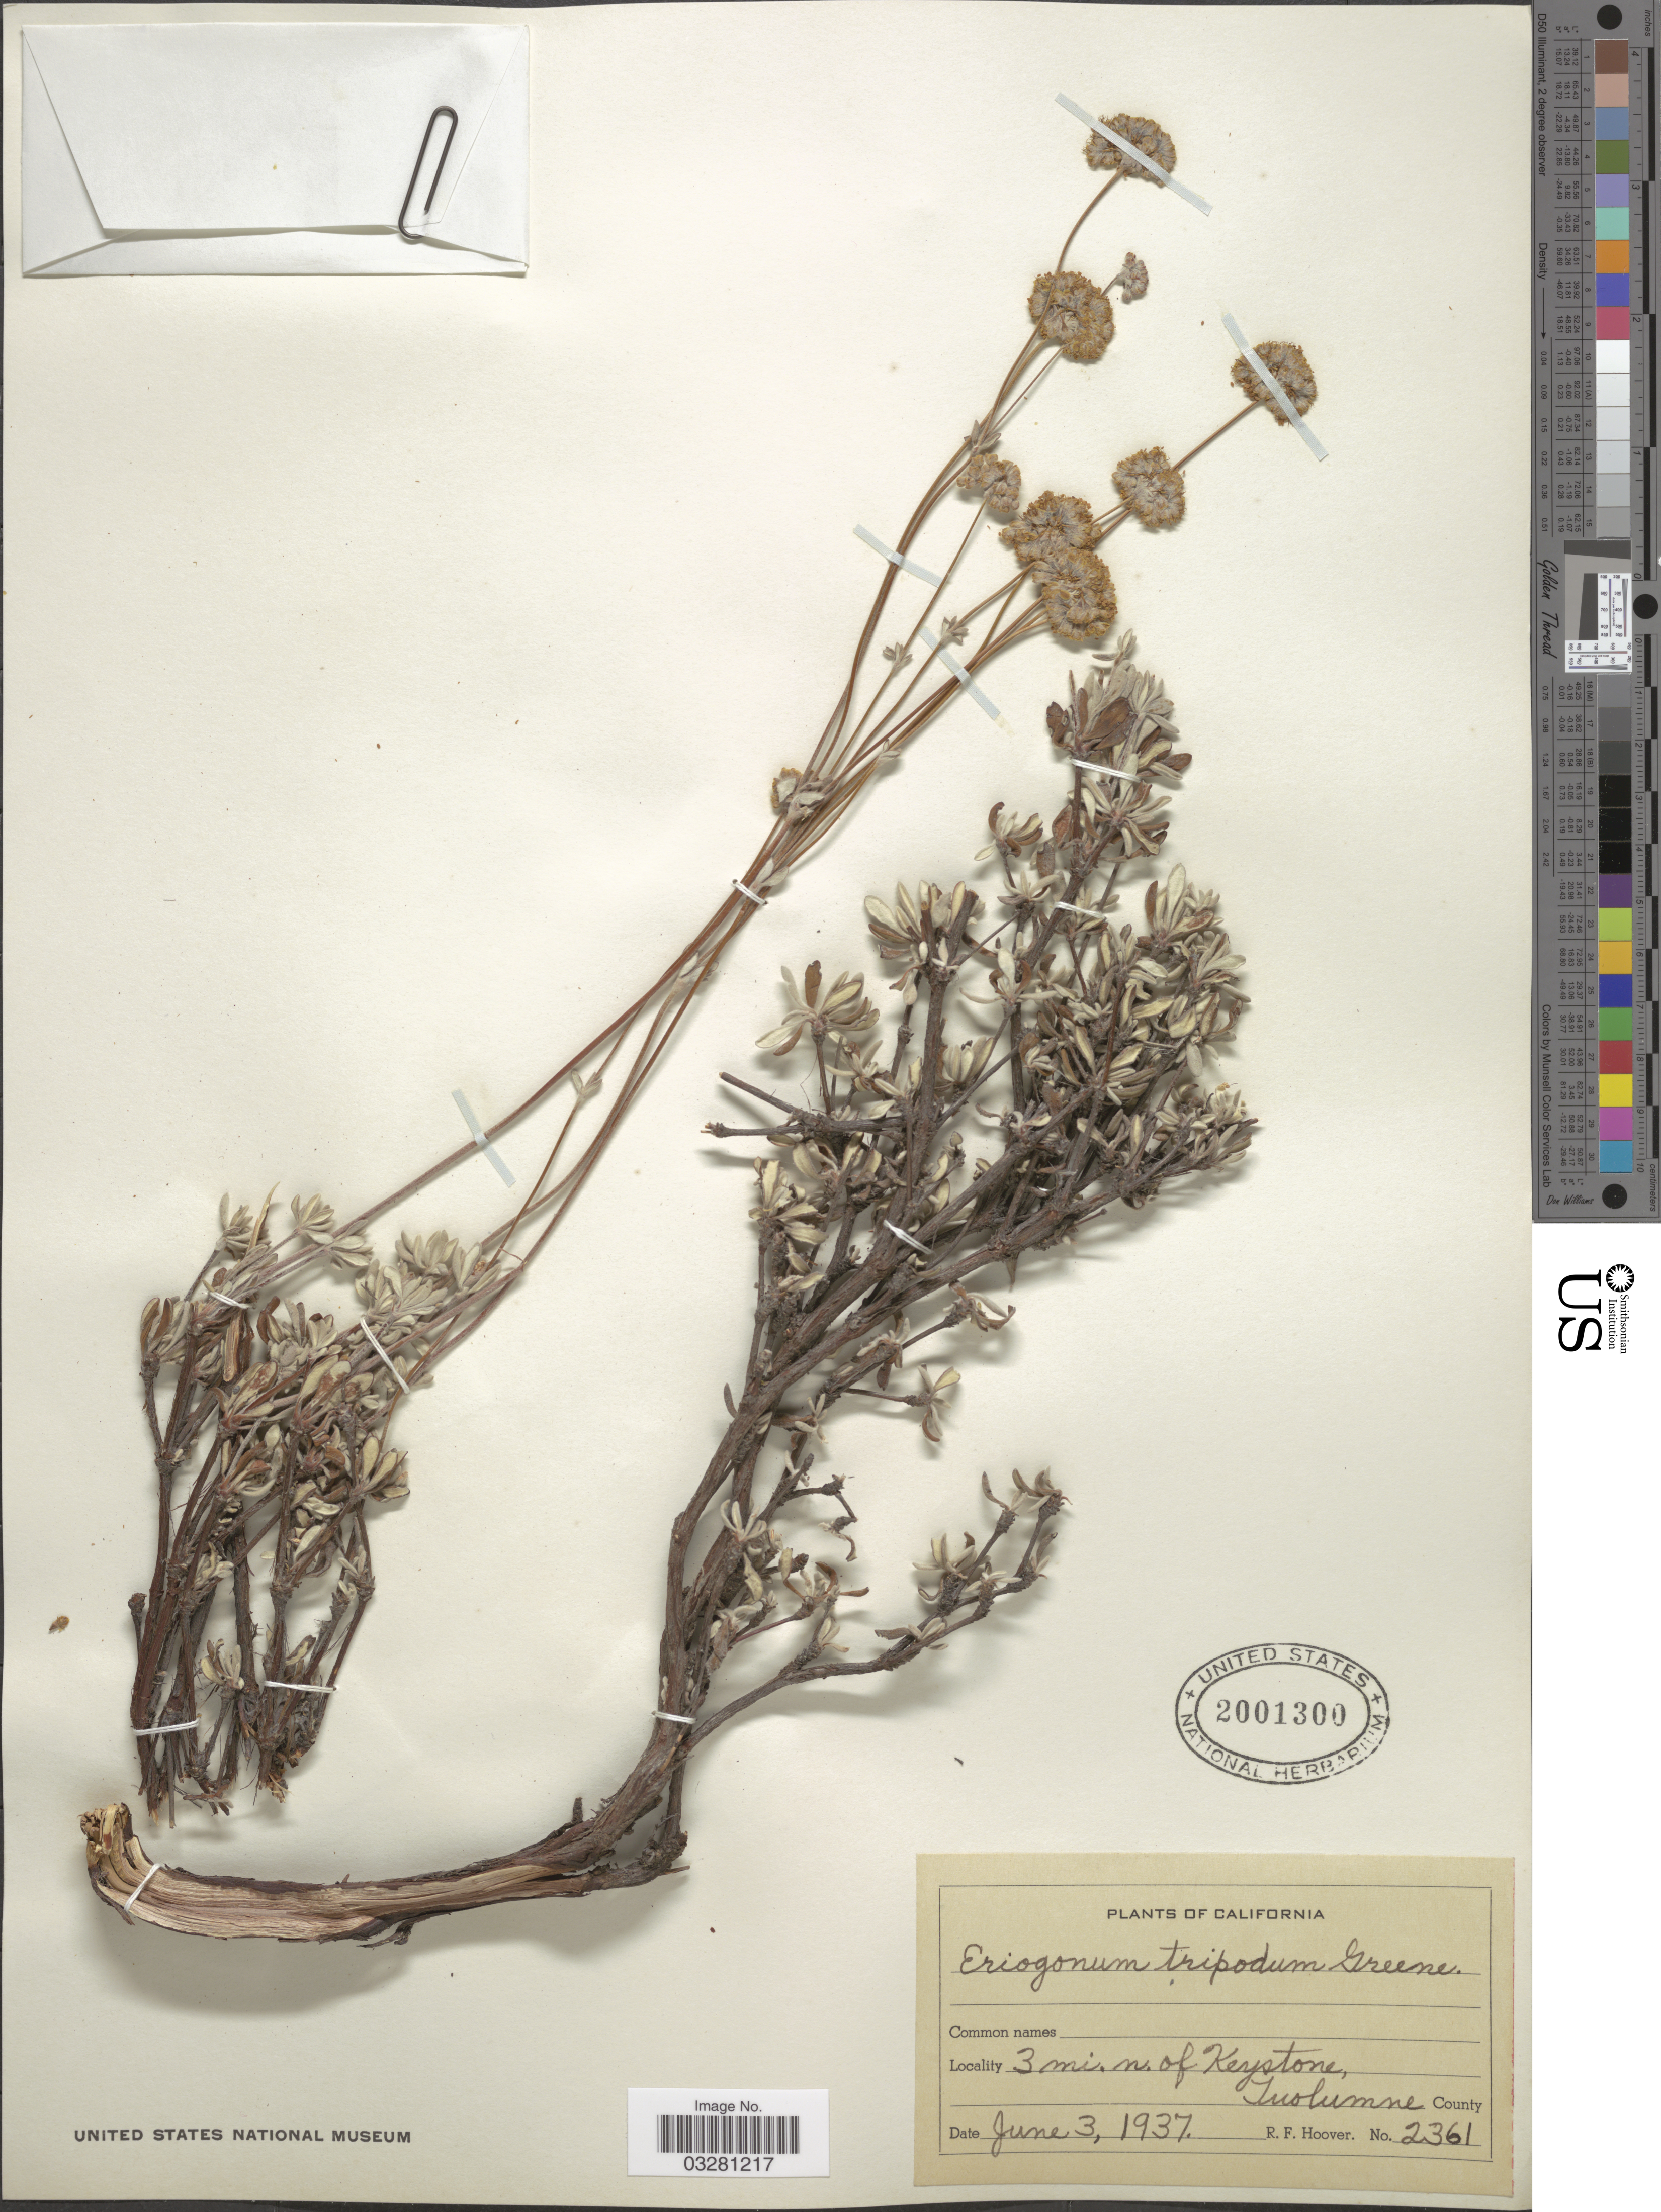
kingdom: Plantae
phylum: Tracheophyta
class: Magnoliopsida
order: Caryophyllales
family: Polygonaceae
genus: Eriogonum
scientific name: Eriogonum tripodum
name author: Greene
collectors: R. F. Hoover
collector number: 2361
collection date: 1937-06-03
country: United States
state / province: California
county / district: Tuolumne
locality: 3 mi. n. of Keystone, Tuolumne County.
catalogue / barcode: US 2001300